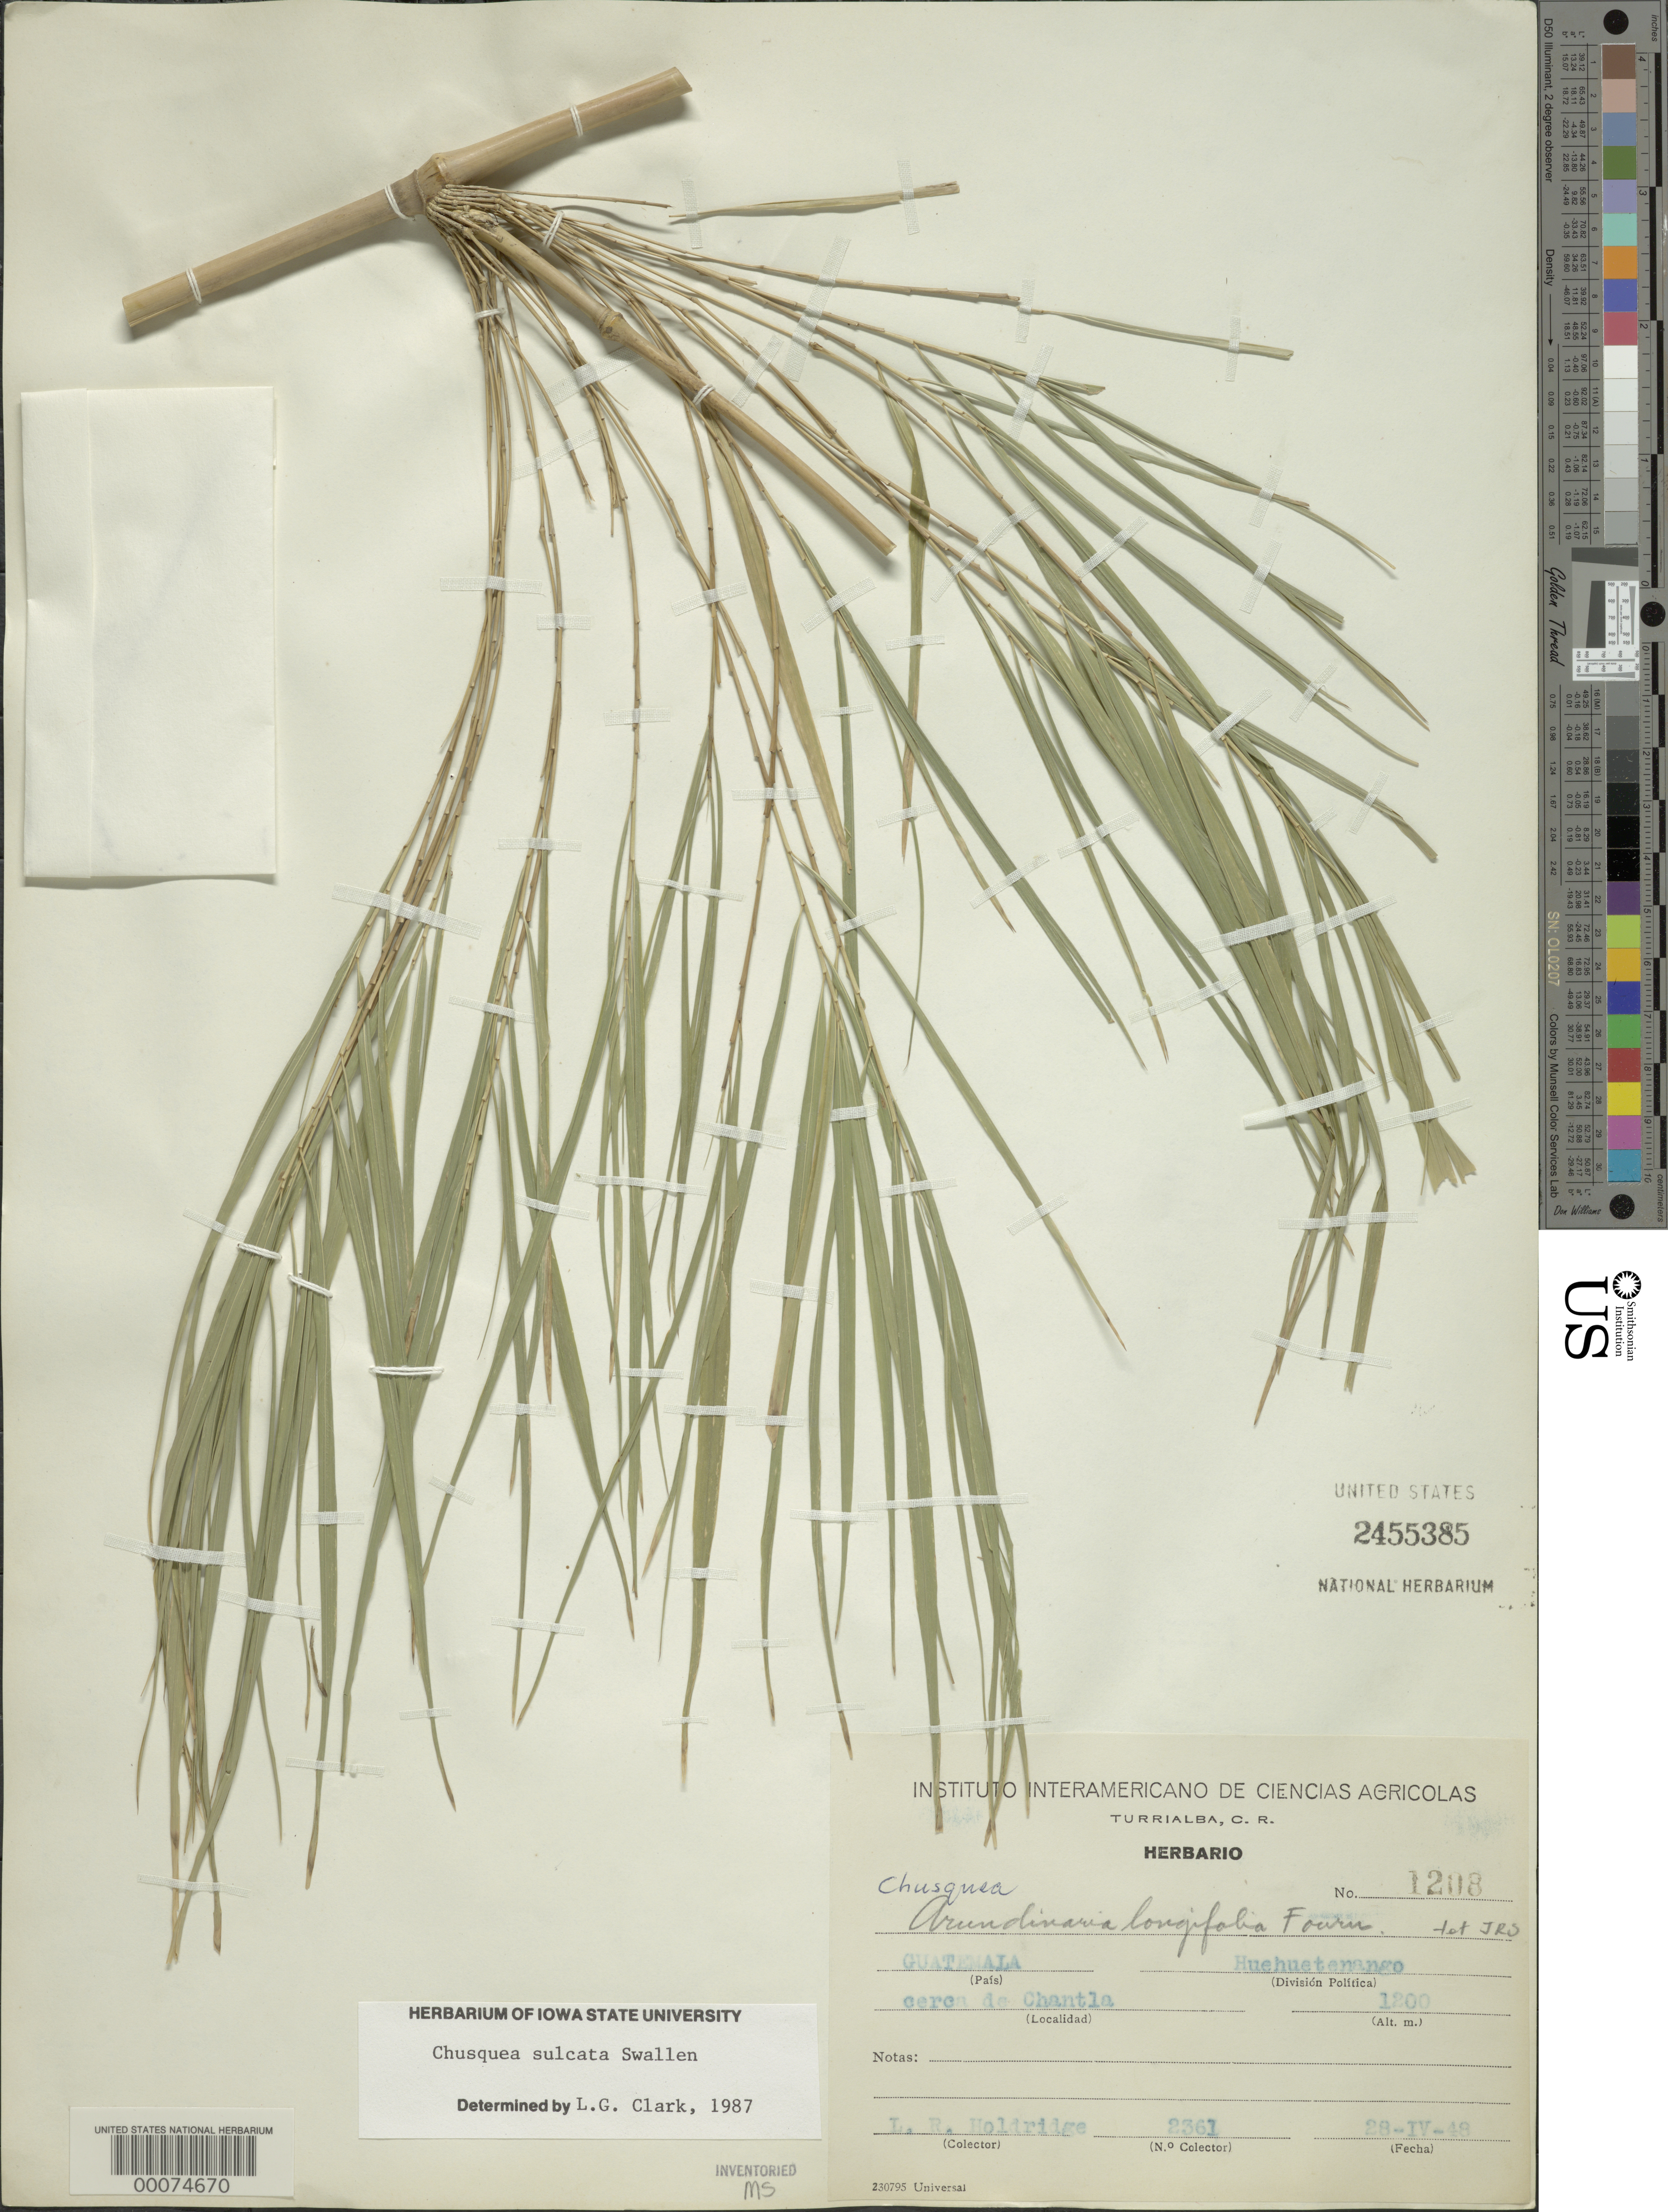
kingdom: Plantae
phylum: Tracheophyta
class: Liliopsida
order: Poales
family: Poaceae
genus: Chusquea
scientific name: Chusquea sulcata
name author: Swallen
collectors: L. Holdridge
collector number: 2361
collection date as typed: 28 Apr 1948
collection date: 1948-04-28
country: Guatemala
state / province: Huehuetenango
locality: Chantla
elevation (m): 1200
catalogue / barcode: US 2455385